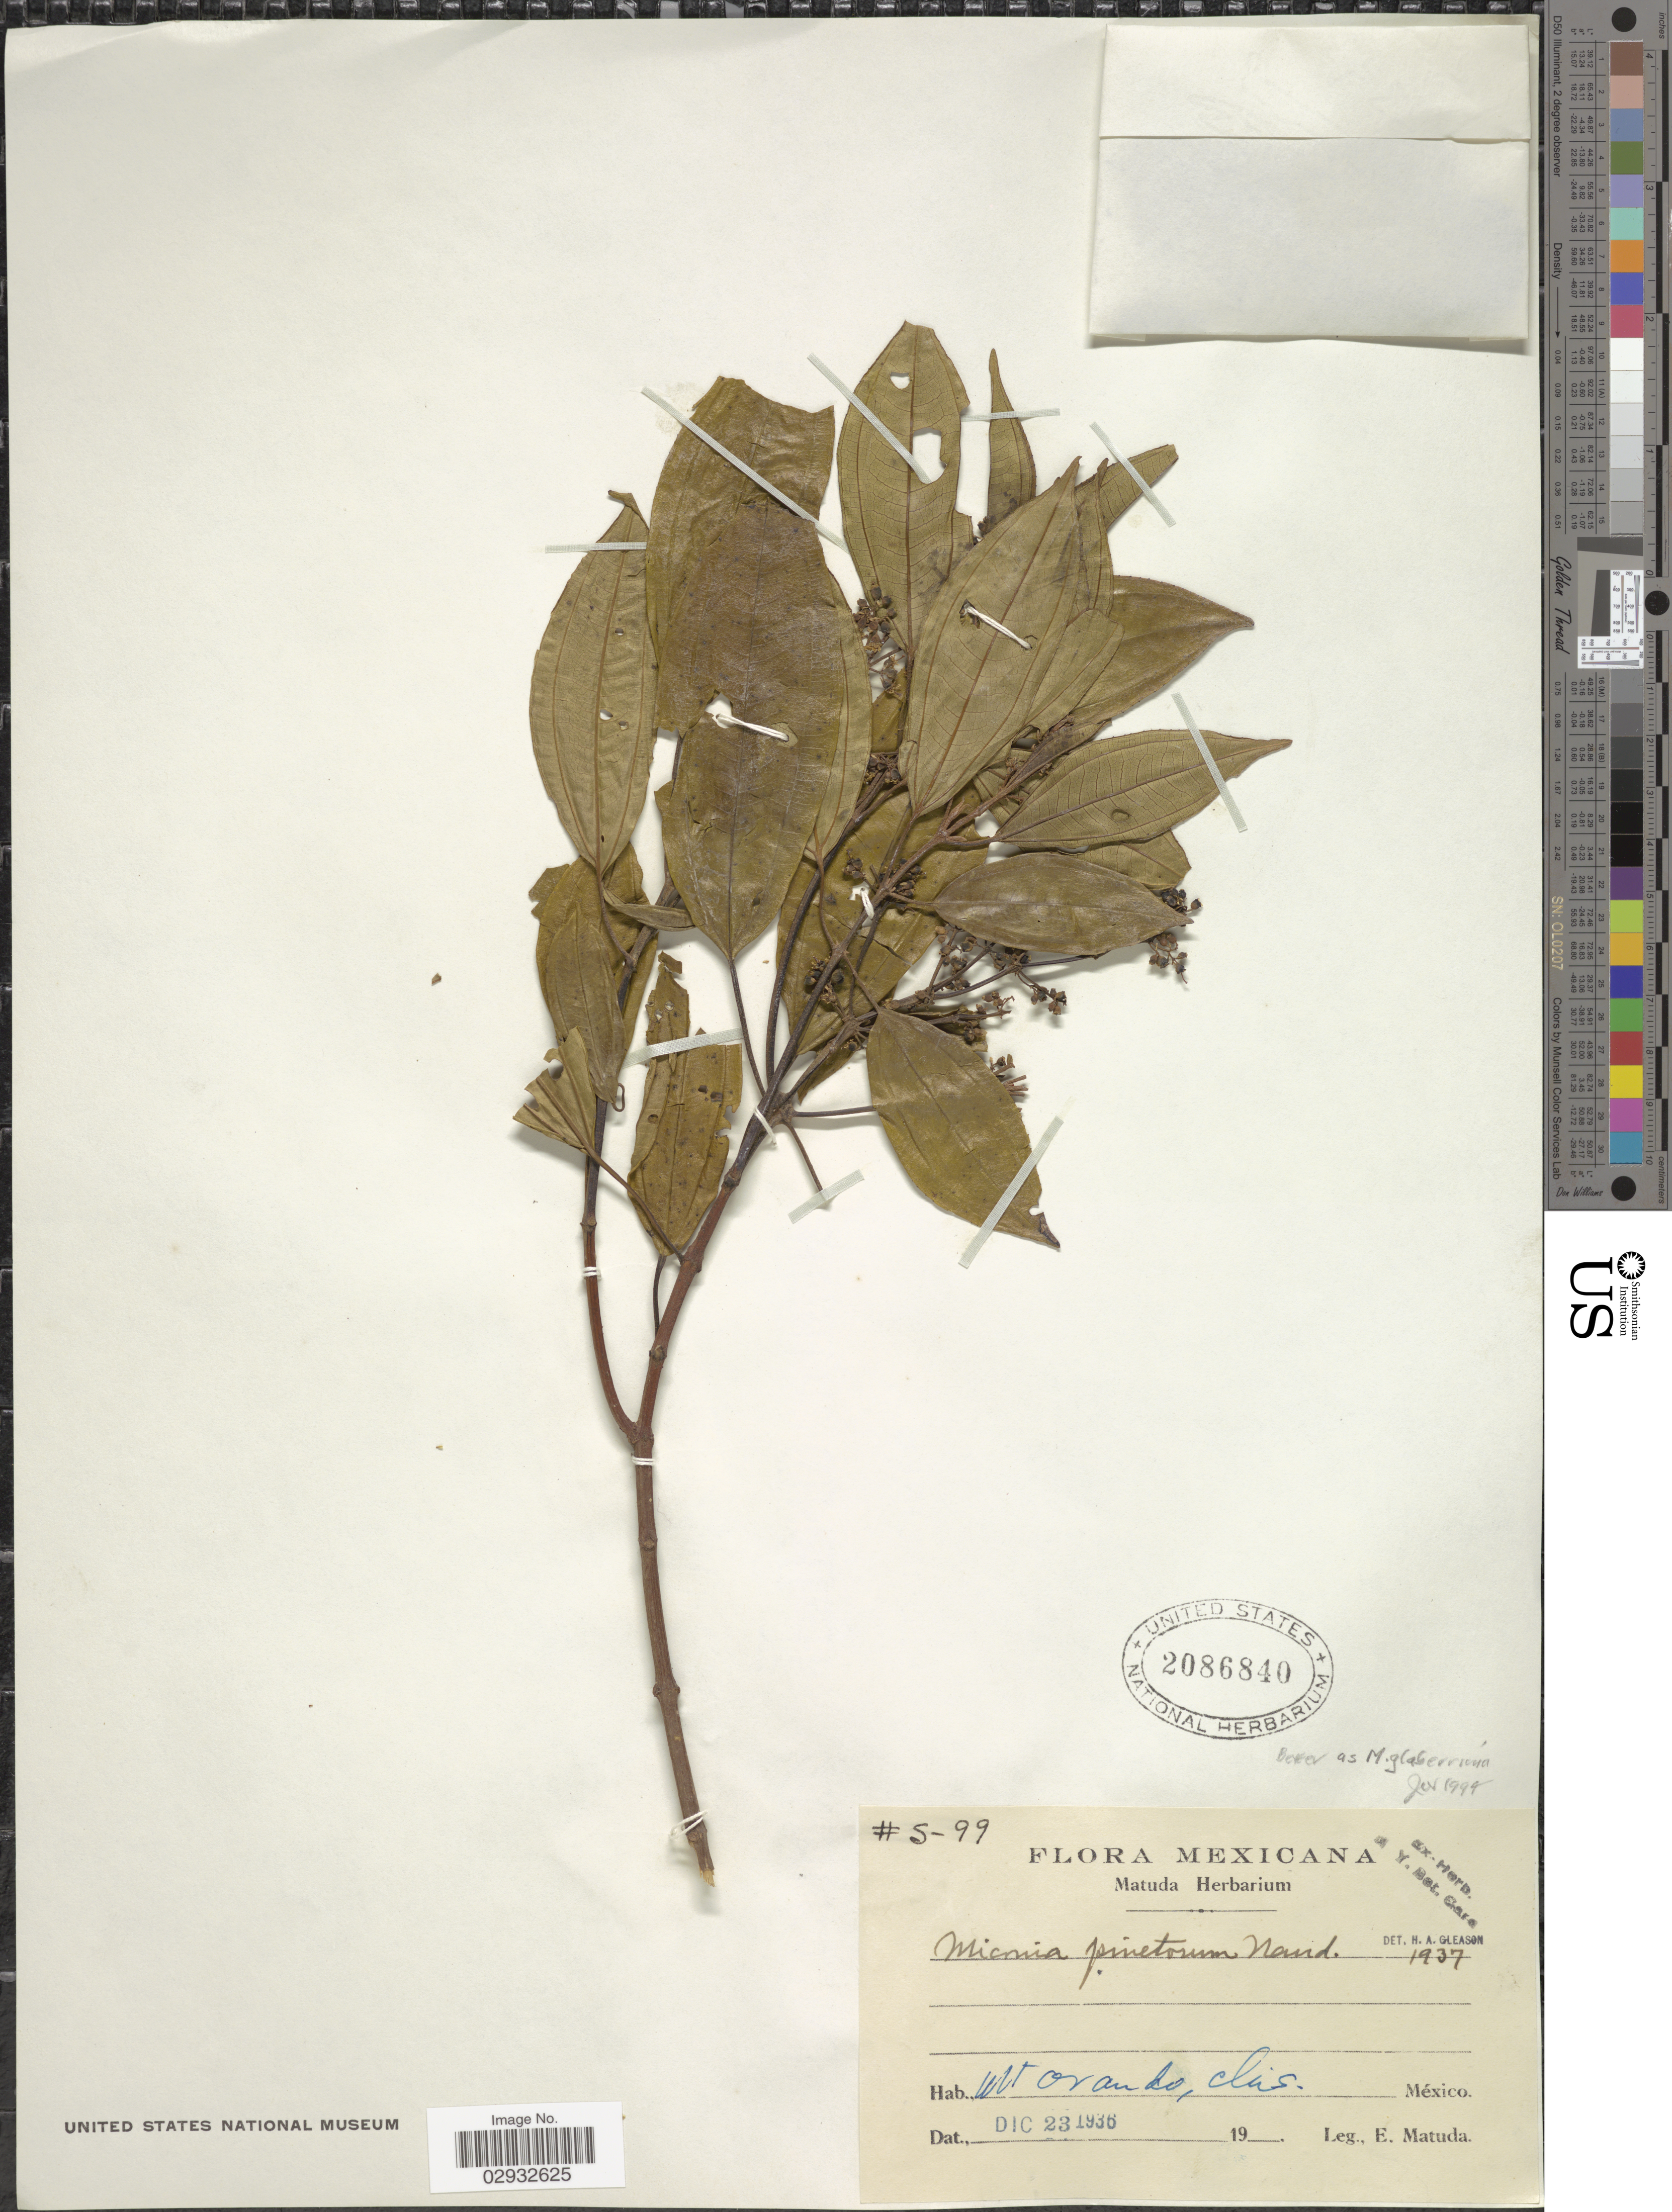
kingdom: Plantae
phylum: Tracheophyta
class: Magnoliopsida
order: Myrtales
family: Melastomataceae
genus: Miconia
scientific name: Miconia glaberrima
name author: (Schltdl.) Naudin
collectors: E. Matuda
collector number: S-99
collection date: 1936-12-23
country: Mexico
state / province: Chiapas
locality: Mt Orando, Chis.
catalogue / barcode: US 2086840